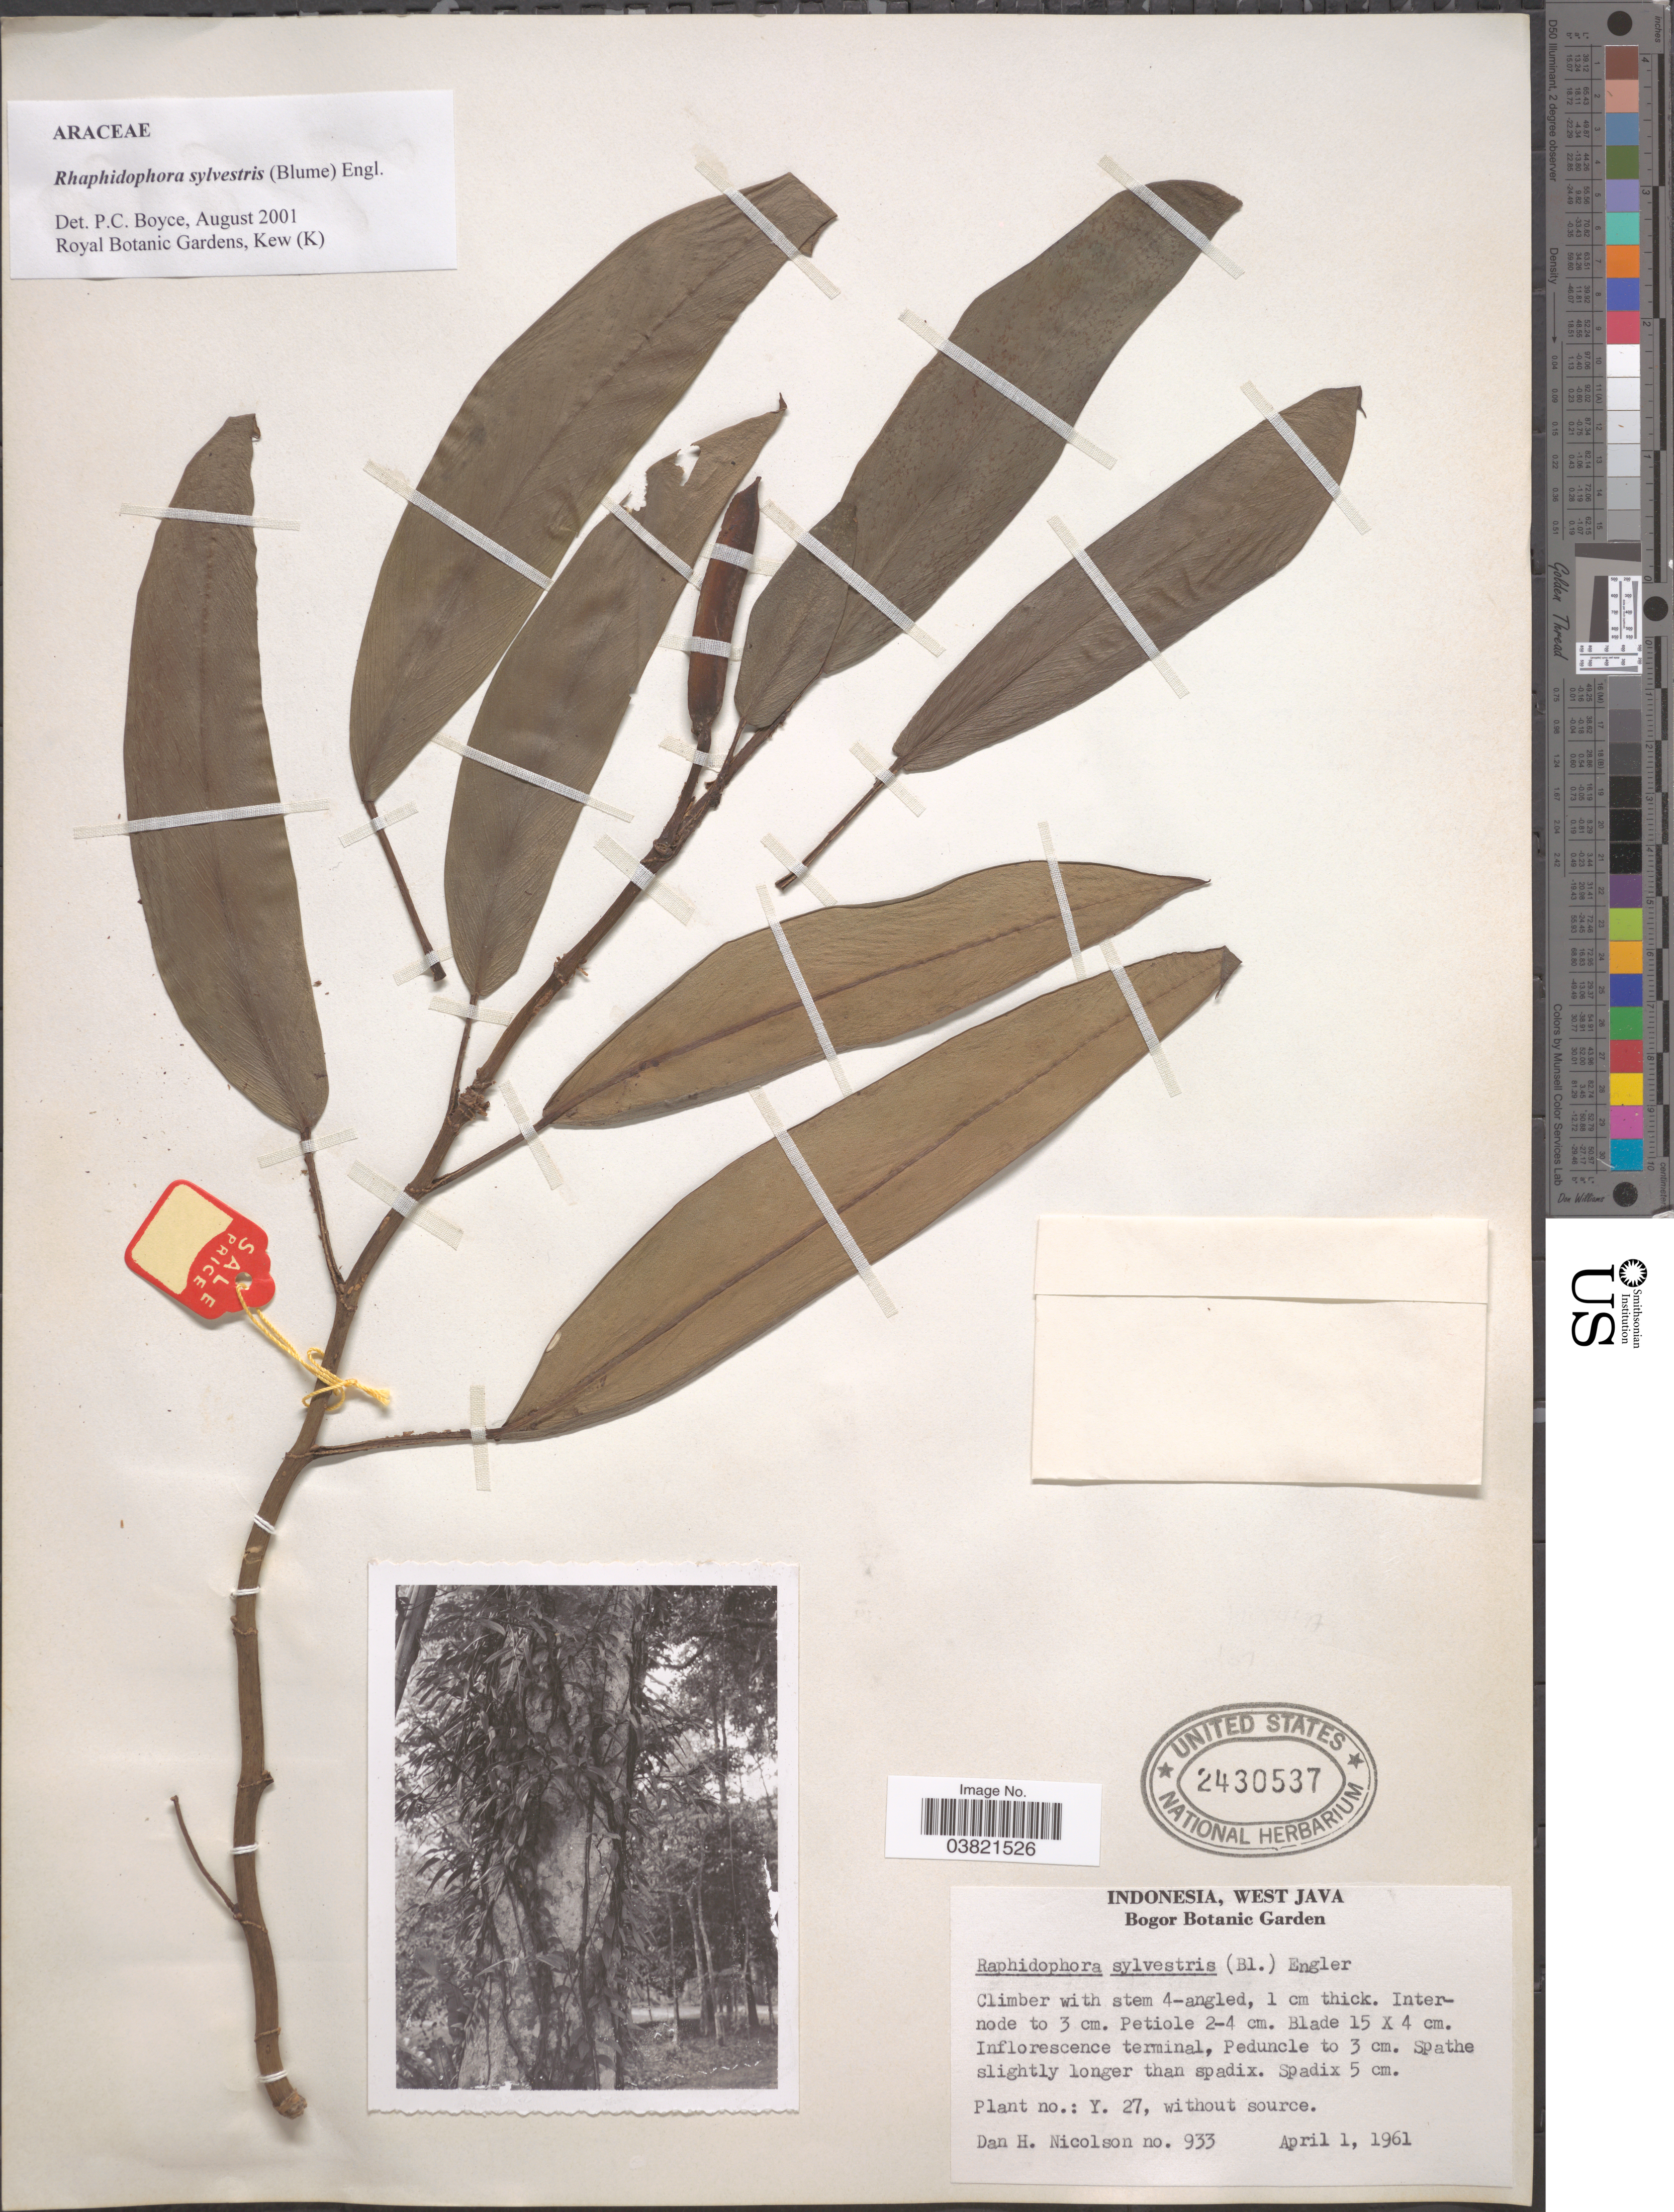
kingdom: Plantae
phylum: Tracheophyta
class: Liliopsida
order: Alismatales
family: Araceae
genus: Rhaphidophora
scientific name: Rhaphidophora sylvestris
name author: (Blume) Engl.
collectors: D. H. Nicolson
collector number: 933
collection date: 1961-04-01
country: Indonesia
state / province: Java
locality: West Java. Bogor Botanic Garden.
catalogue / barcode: US 2430537